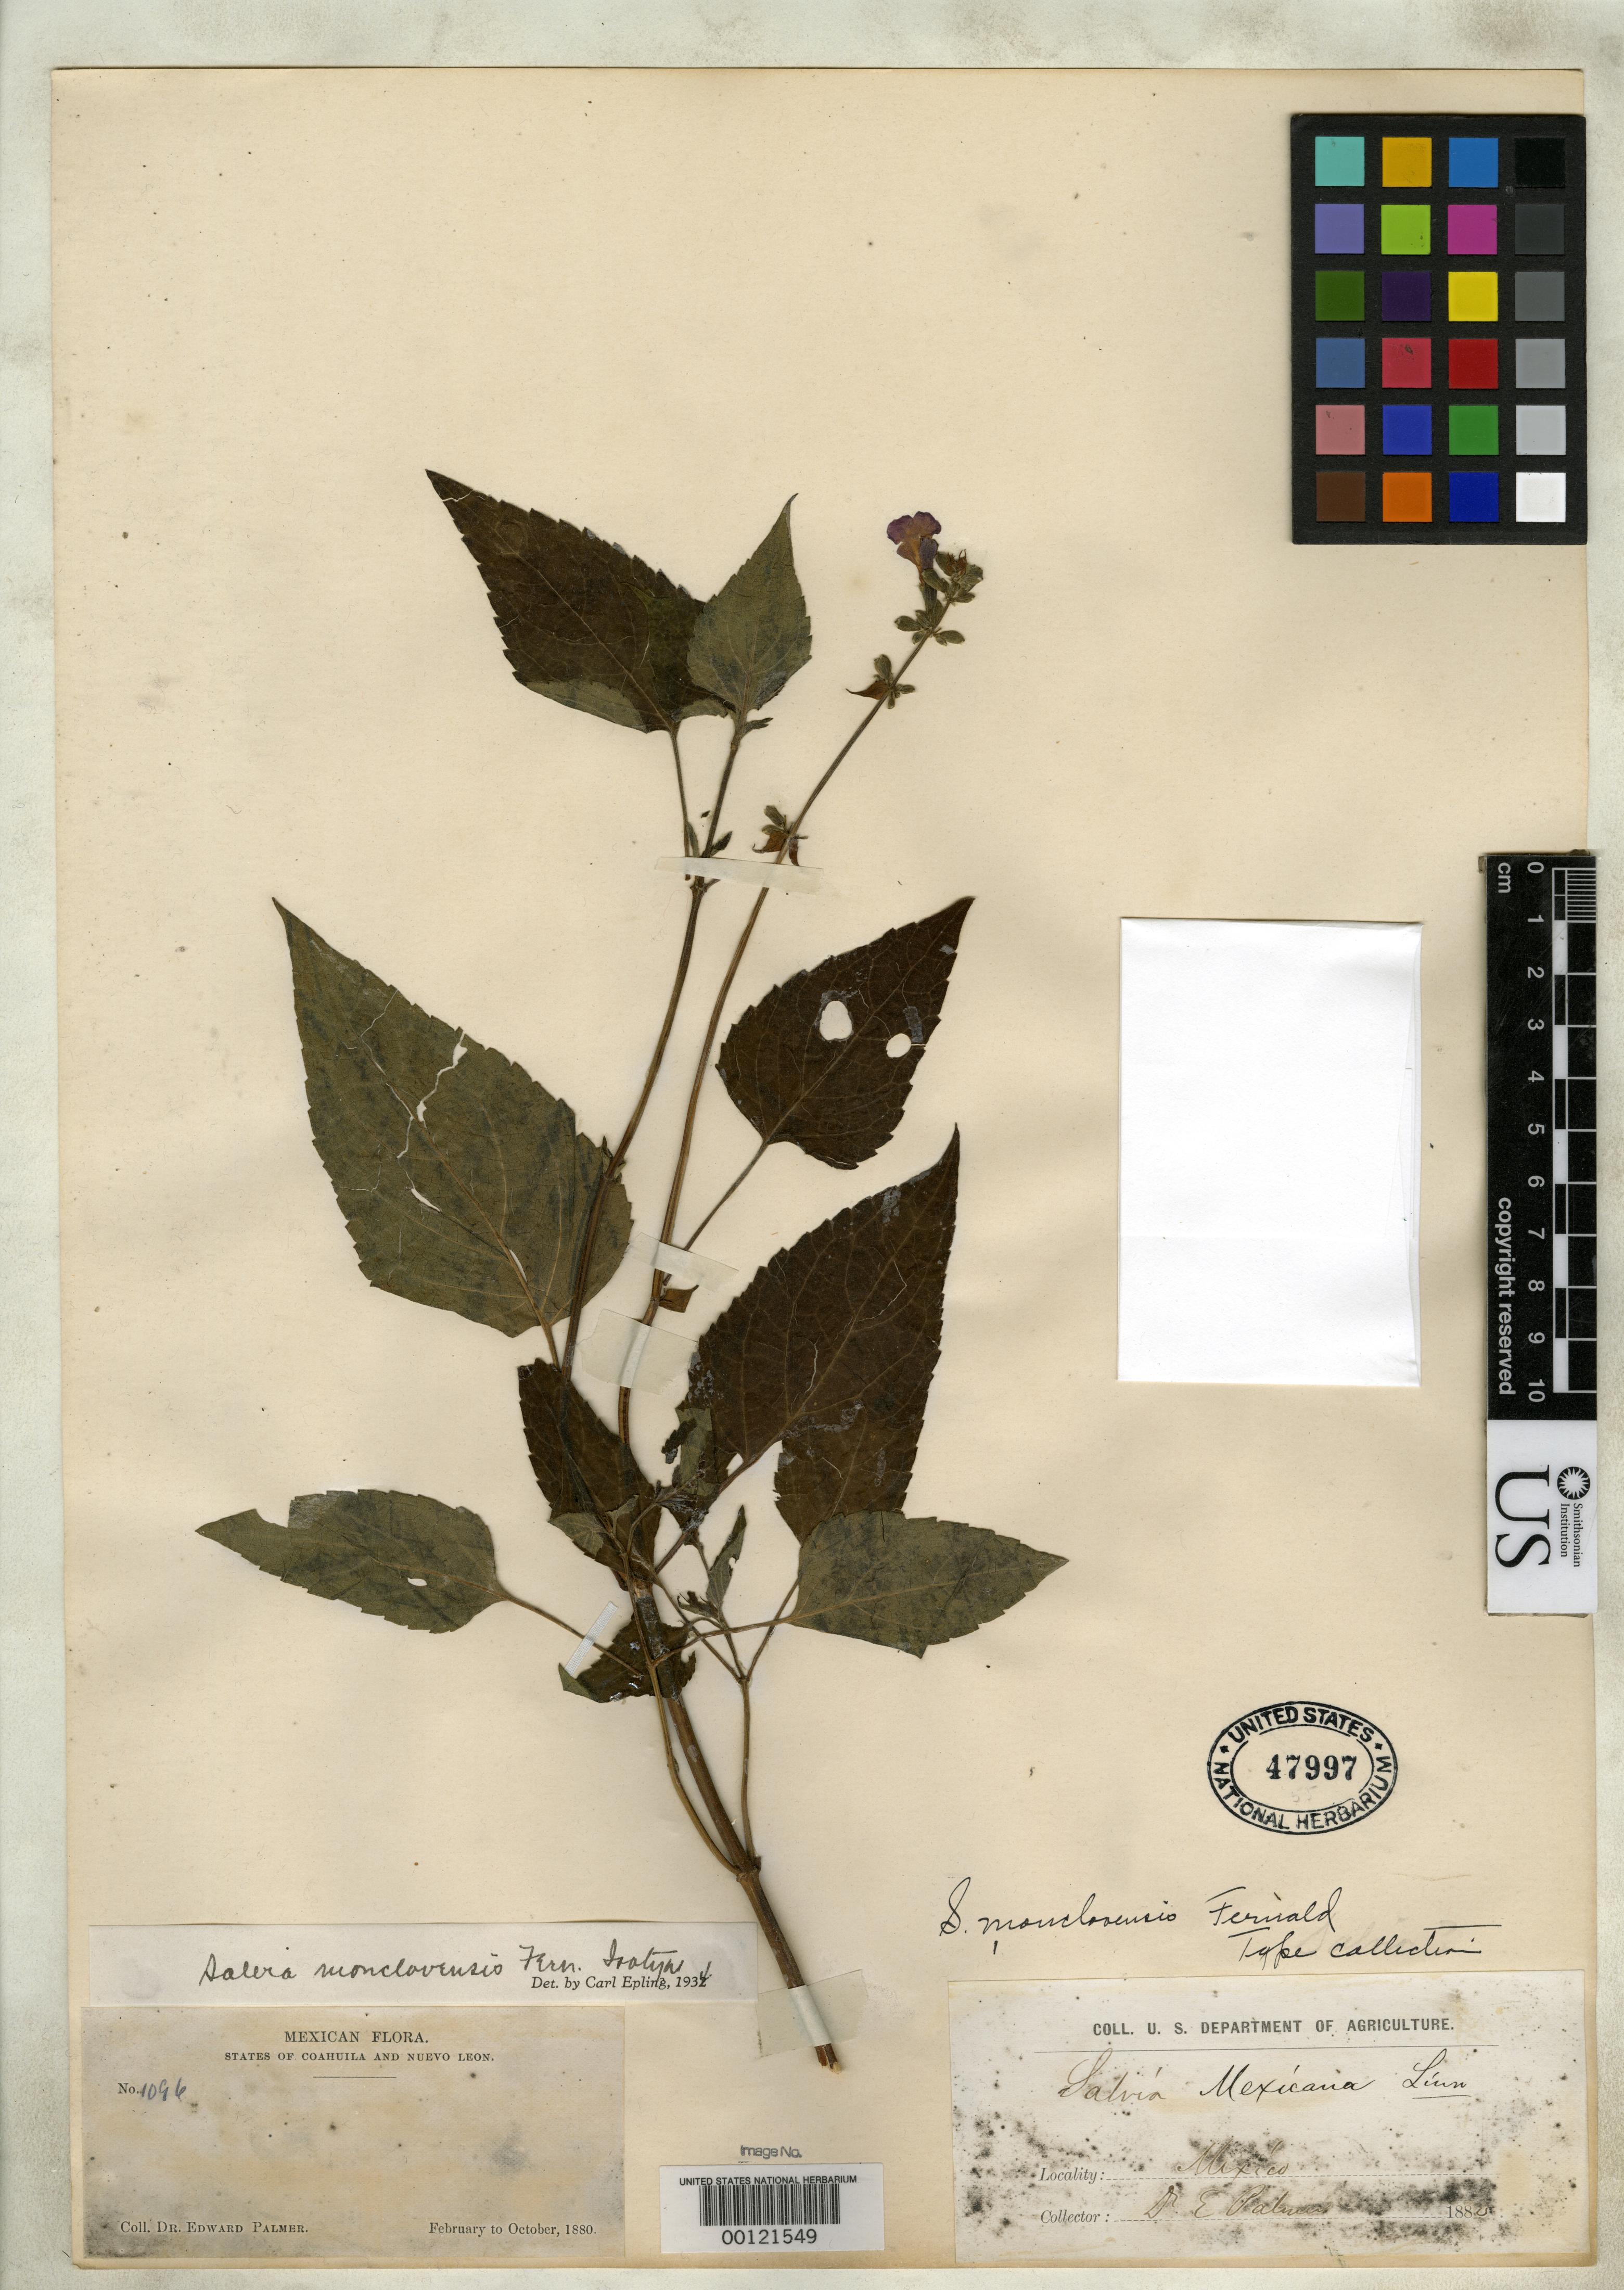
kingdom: Plantae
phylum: Tracheophyta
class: Magnoliopsida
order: Lamiales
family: Lamiaceae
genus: Salvia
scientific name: Salvia monclovensis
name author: Fernald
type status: Possible Type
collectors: E. Palmer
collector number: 1096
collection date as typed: Aug 1880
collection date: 1880-02/1880-10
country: Mexico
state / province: Coahuila / Nuevo León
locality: States of Coahuila and Nuevo Leon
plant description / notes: This specimen with same collection number as type and annotated as isotype by C. Epling (1934) but without precise collection data. Protologue, "Coahuila, Caracol Mts., 33.8 km southeast of Monclova, Aug., 1880 (Edw. Palmer, no. 1096)".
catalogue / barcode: US 47997